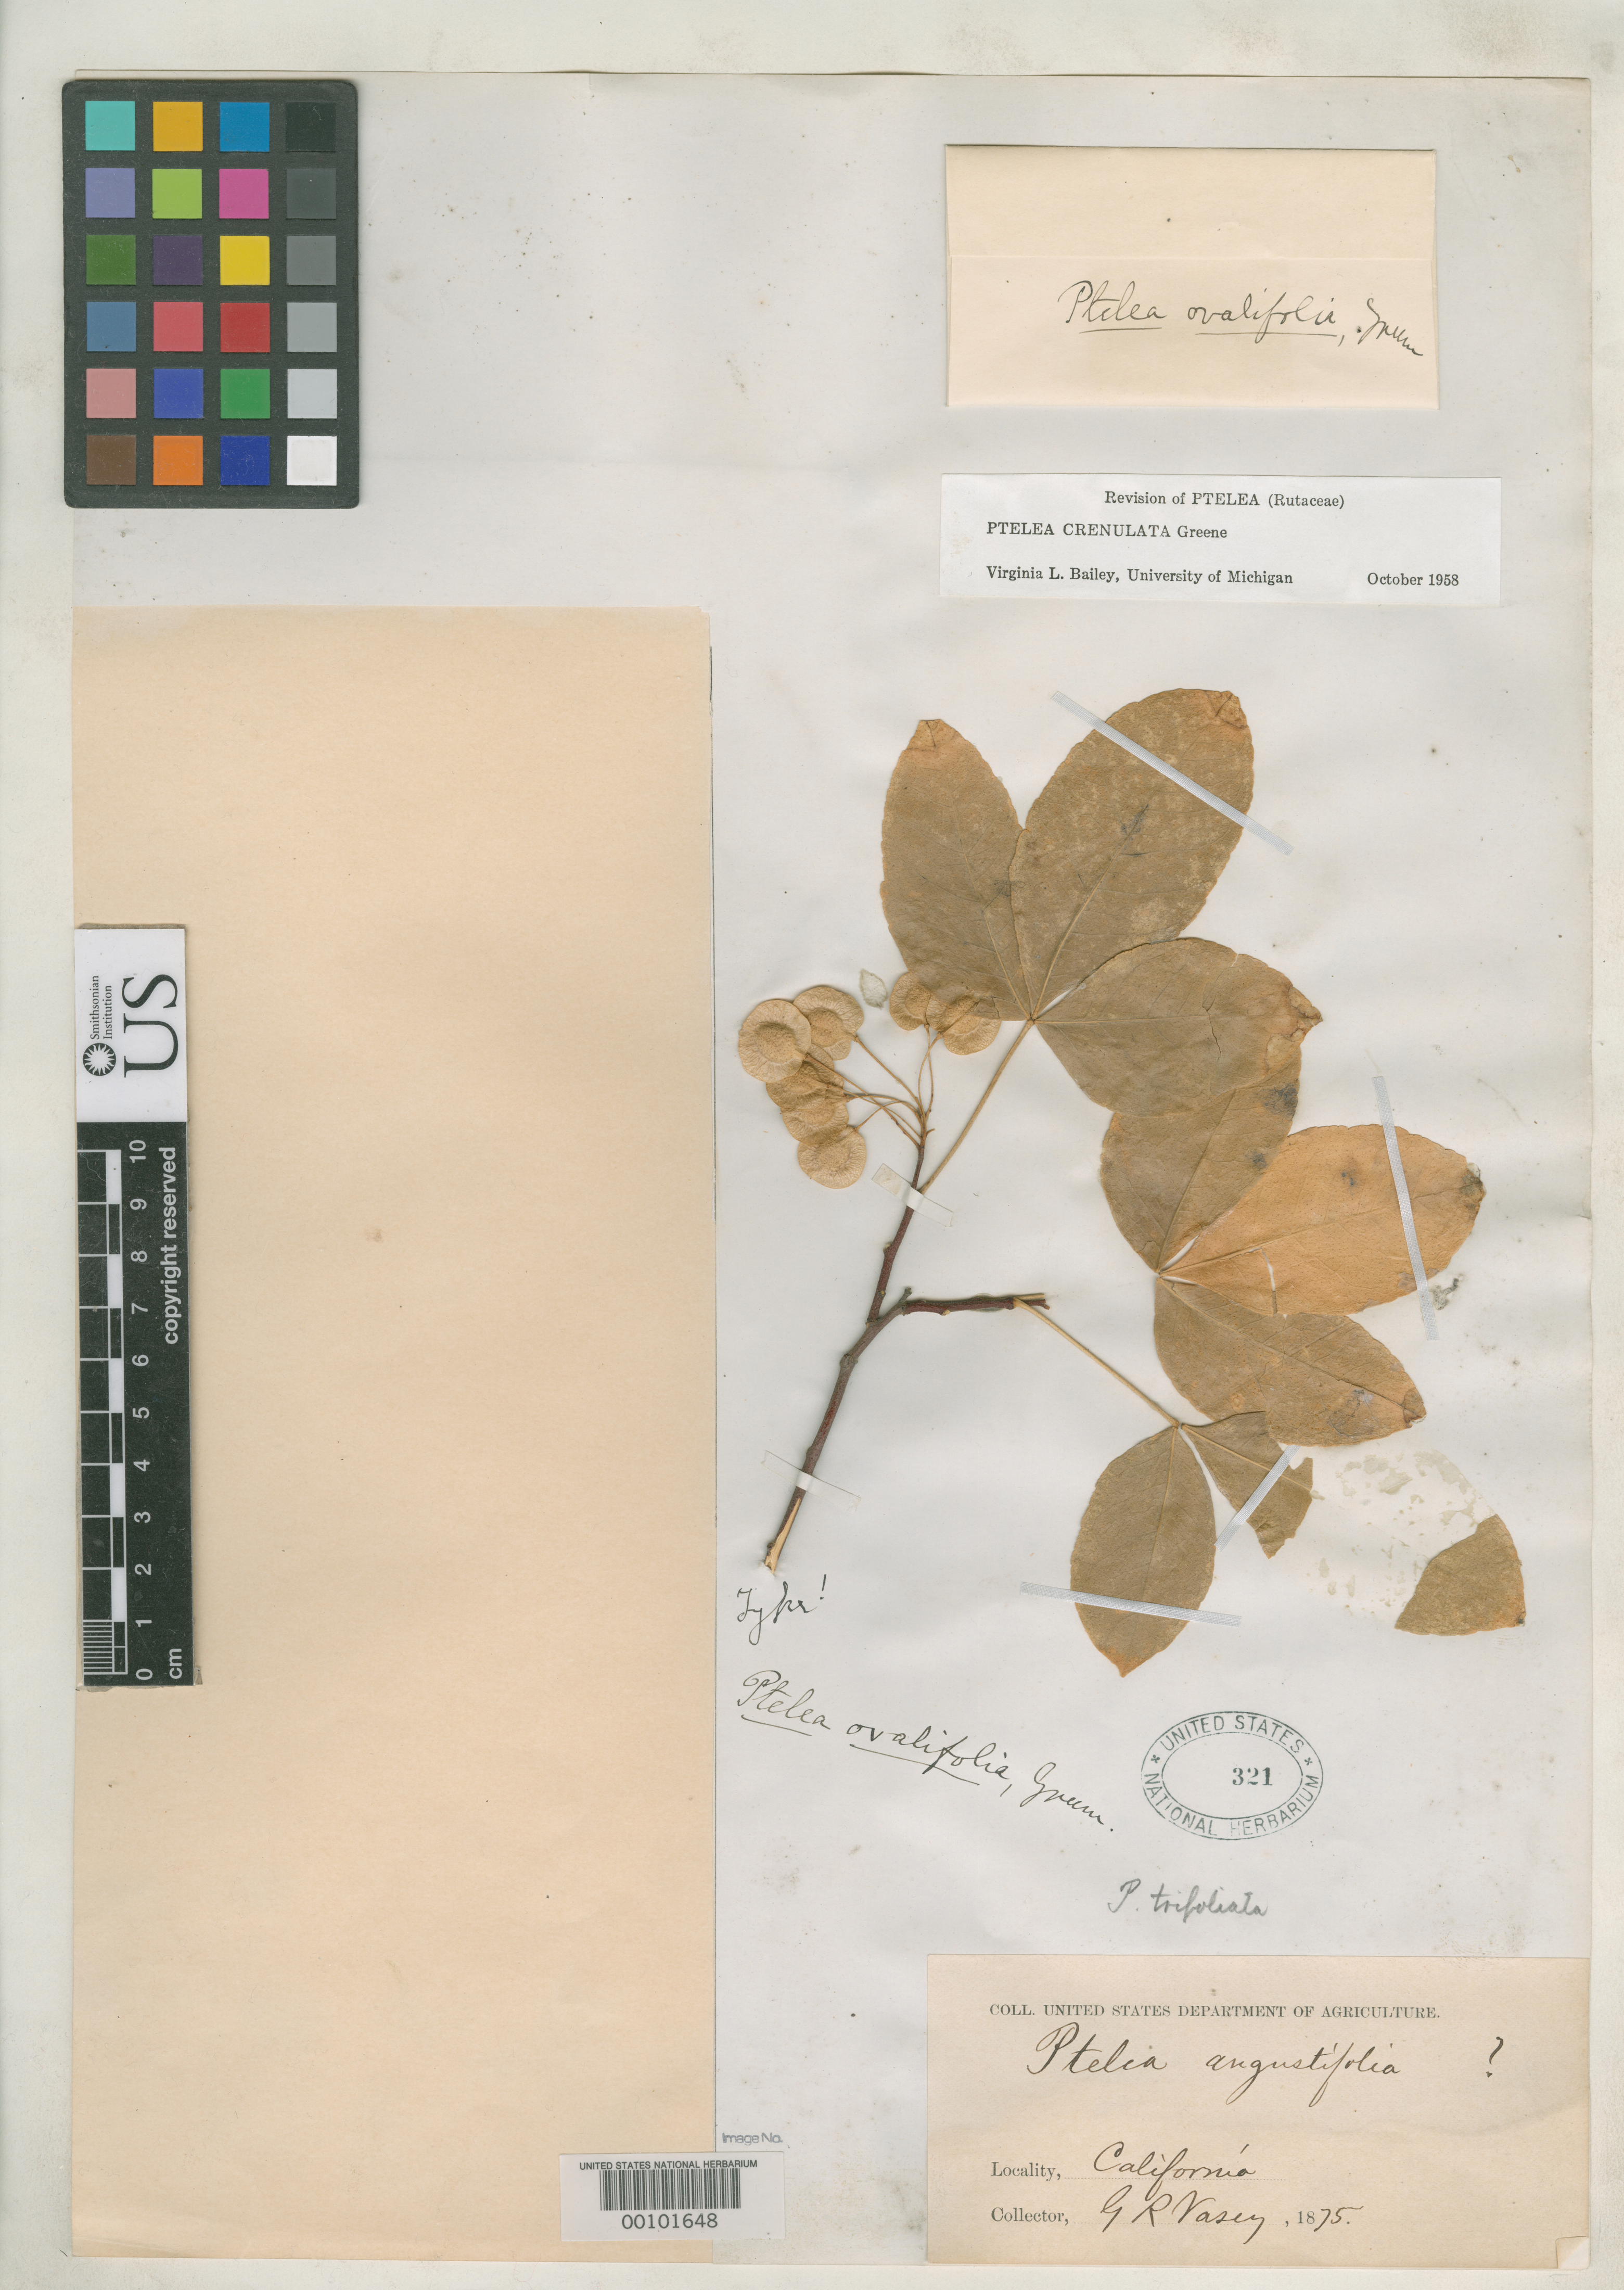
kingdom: Plantae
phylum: Tracheophyta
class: Magnoliopsida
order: Sapindales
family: Rutaceae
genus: Ptelea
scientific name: Ptelea ovalifolia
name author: Greene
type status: Holotype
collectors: G. R. Vasey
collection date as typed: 1875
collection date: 1875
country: United States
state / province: California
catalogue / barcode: US 321